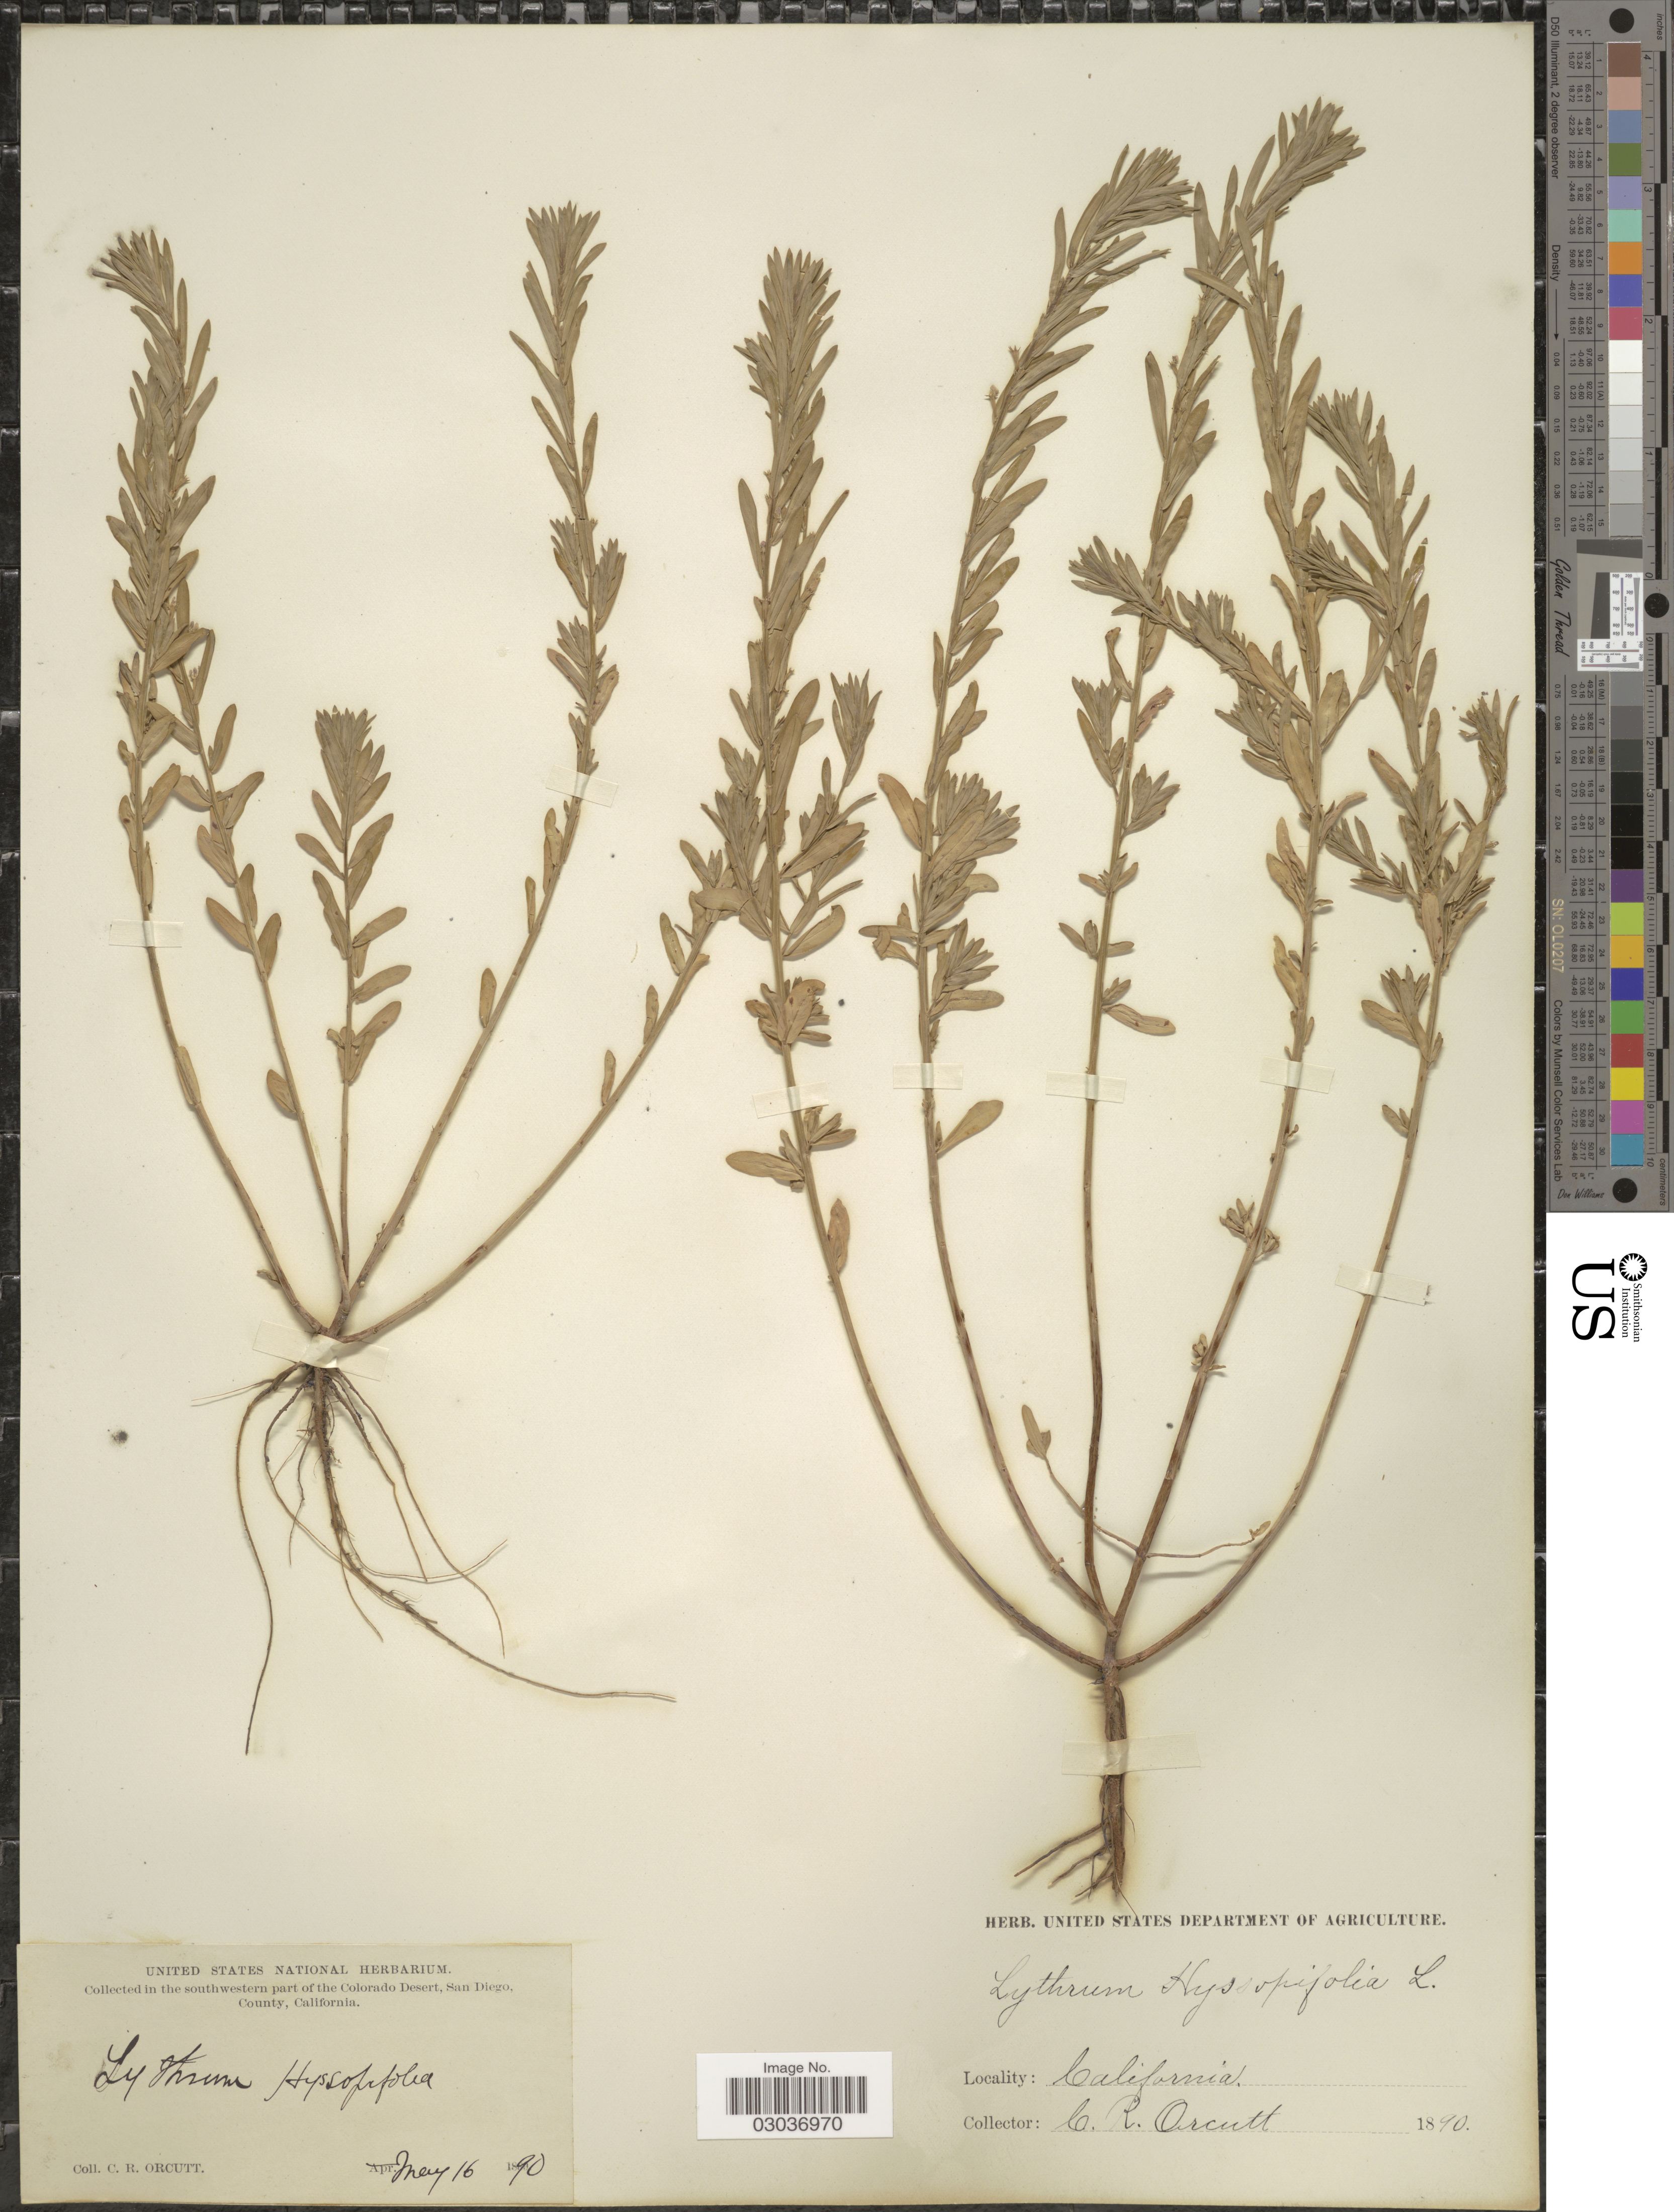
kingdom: Plantae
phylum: Tracheophyta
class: Magnoliopsida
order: Myrtales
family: Lythraceae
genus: Lythrum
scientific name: Lythrum hyssopifolia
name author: L.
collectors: C. R. Orcutt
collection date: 1890-05-16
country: United States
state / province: California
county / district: San Diego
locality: In the southwestern part of the Colorado Desert, San Diego County.